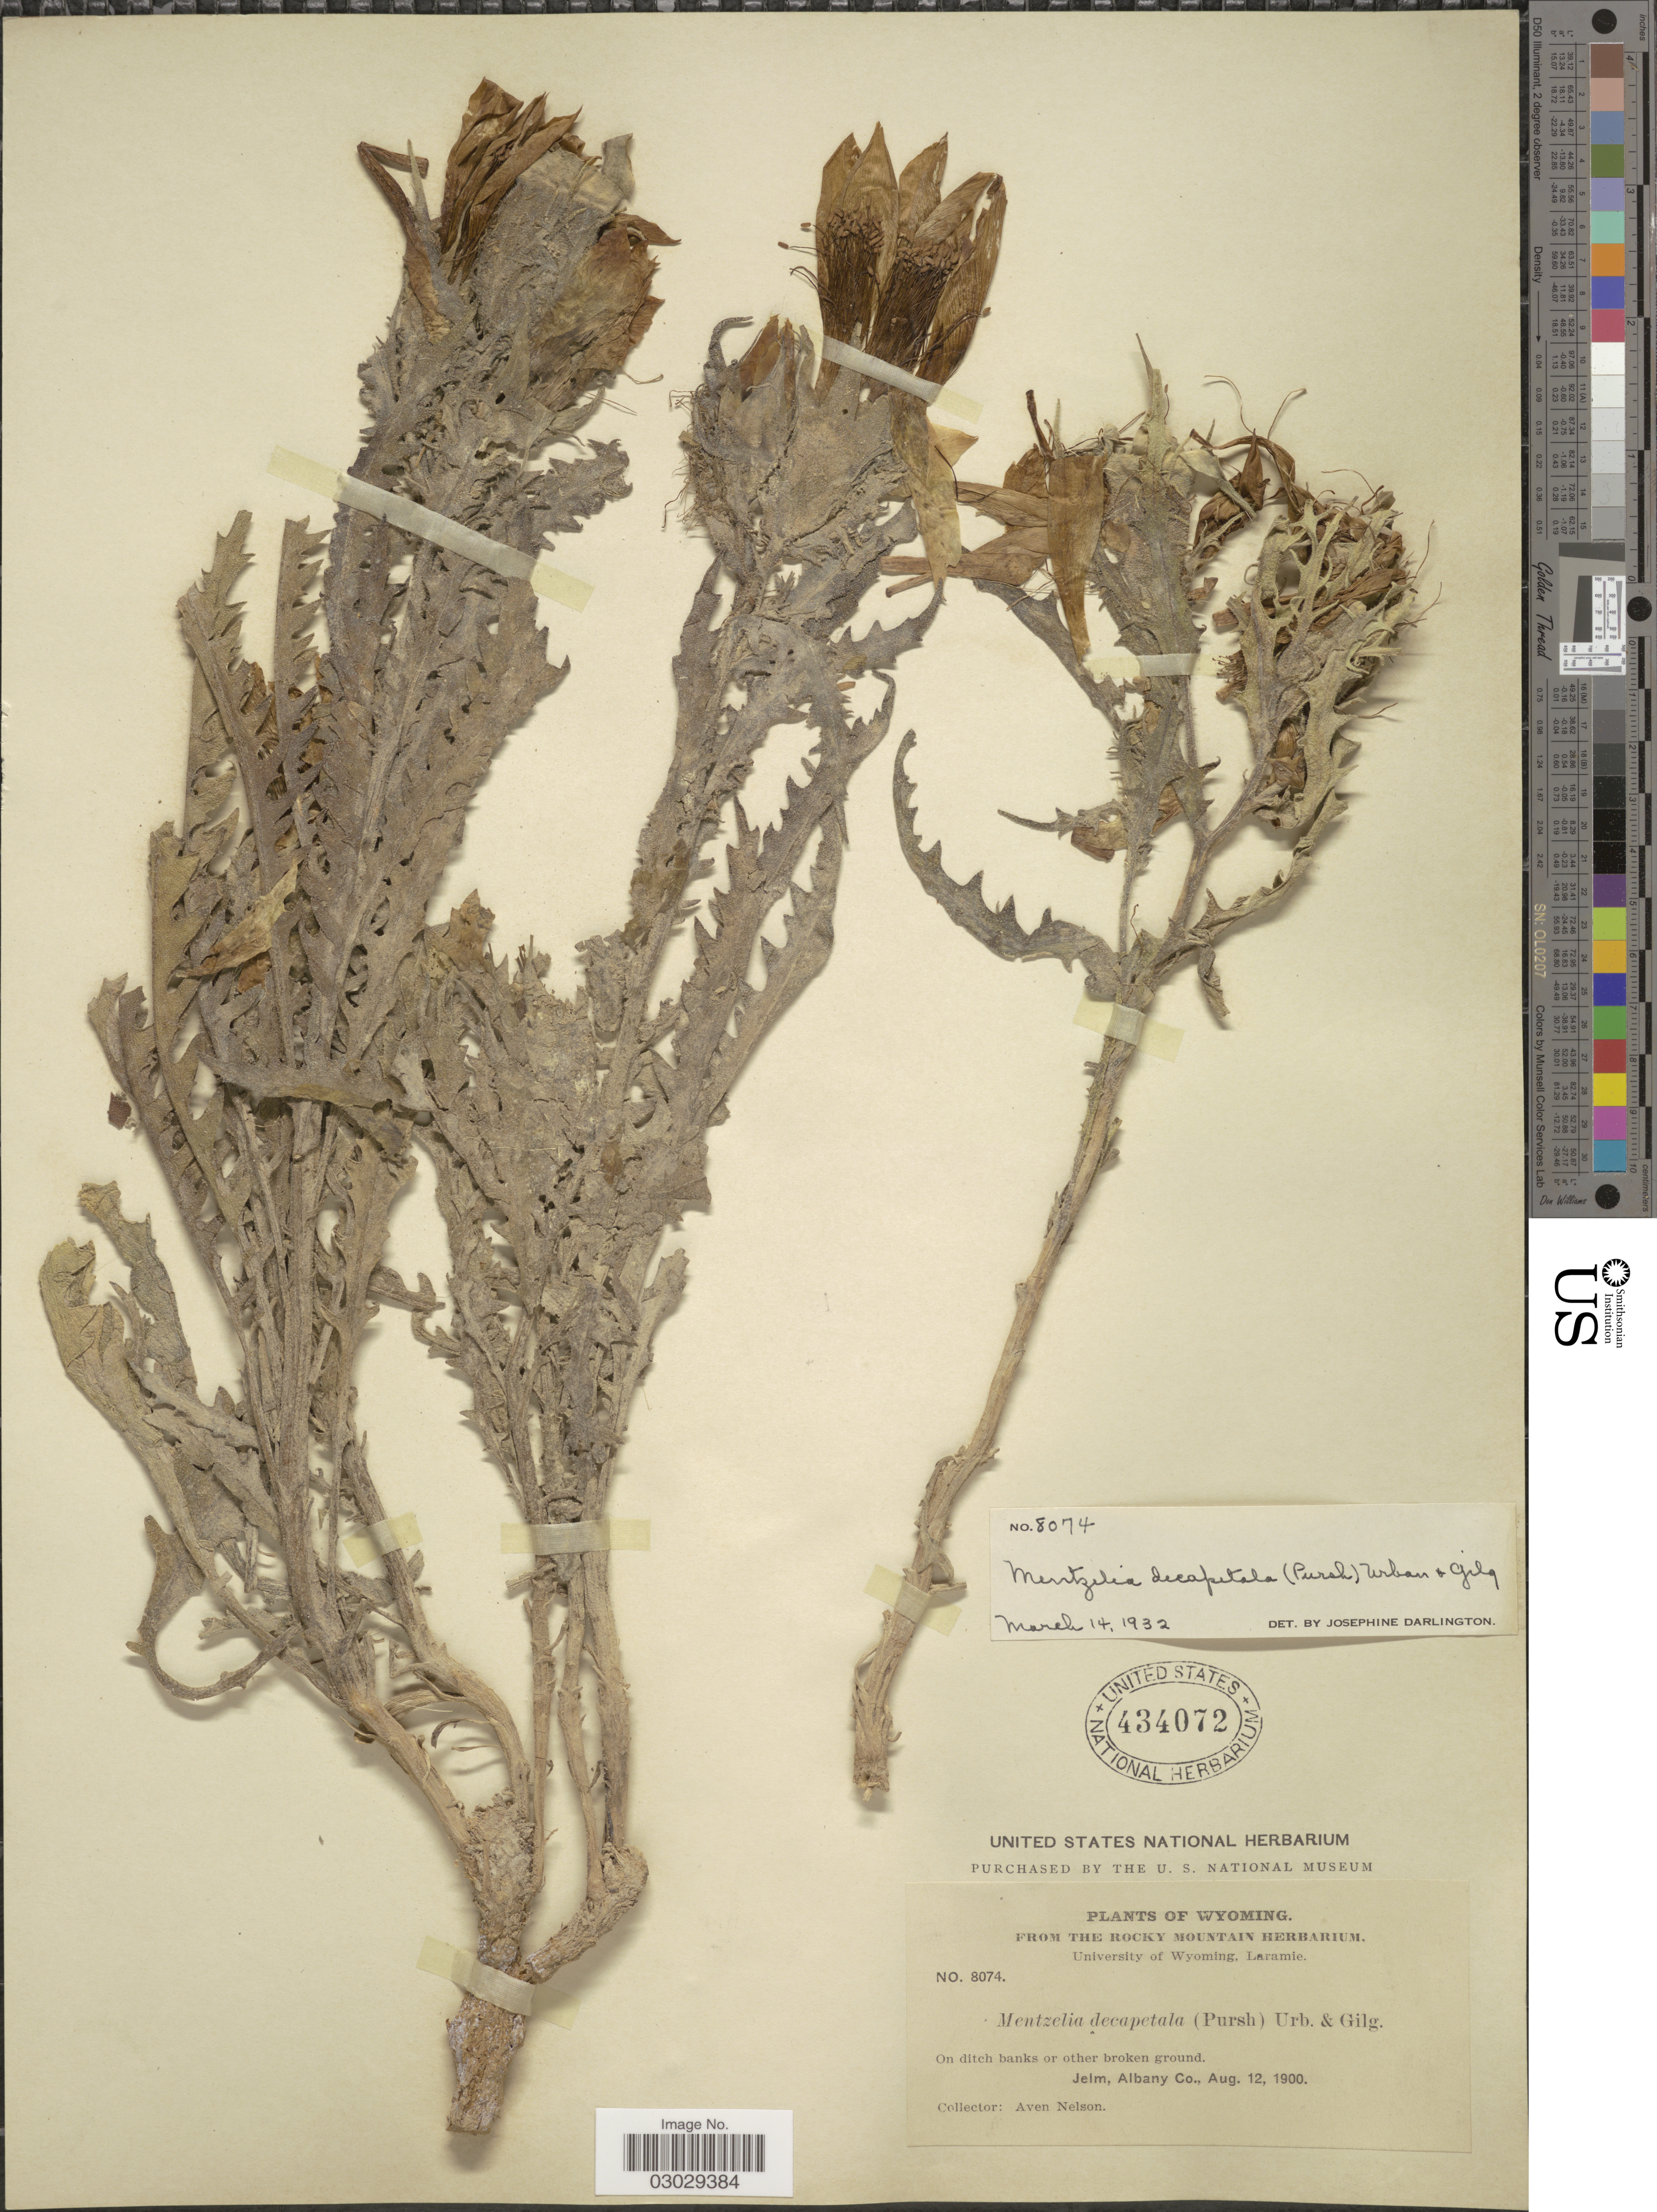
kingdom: Plantae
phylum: Tracheophyta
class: Magnoliopsida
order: Cornales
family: Loasaceae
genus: Mentzelia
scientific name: Mentzelia decapetala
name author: (Sims) Urb.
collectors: A. Nelson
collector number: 8074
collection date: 1900-08-12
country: United States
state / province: Wyoming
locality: Jelm, Albany Co.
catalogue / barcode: US 434072